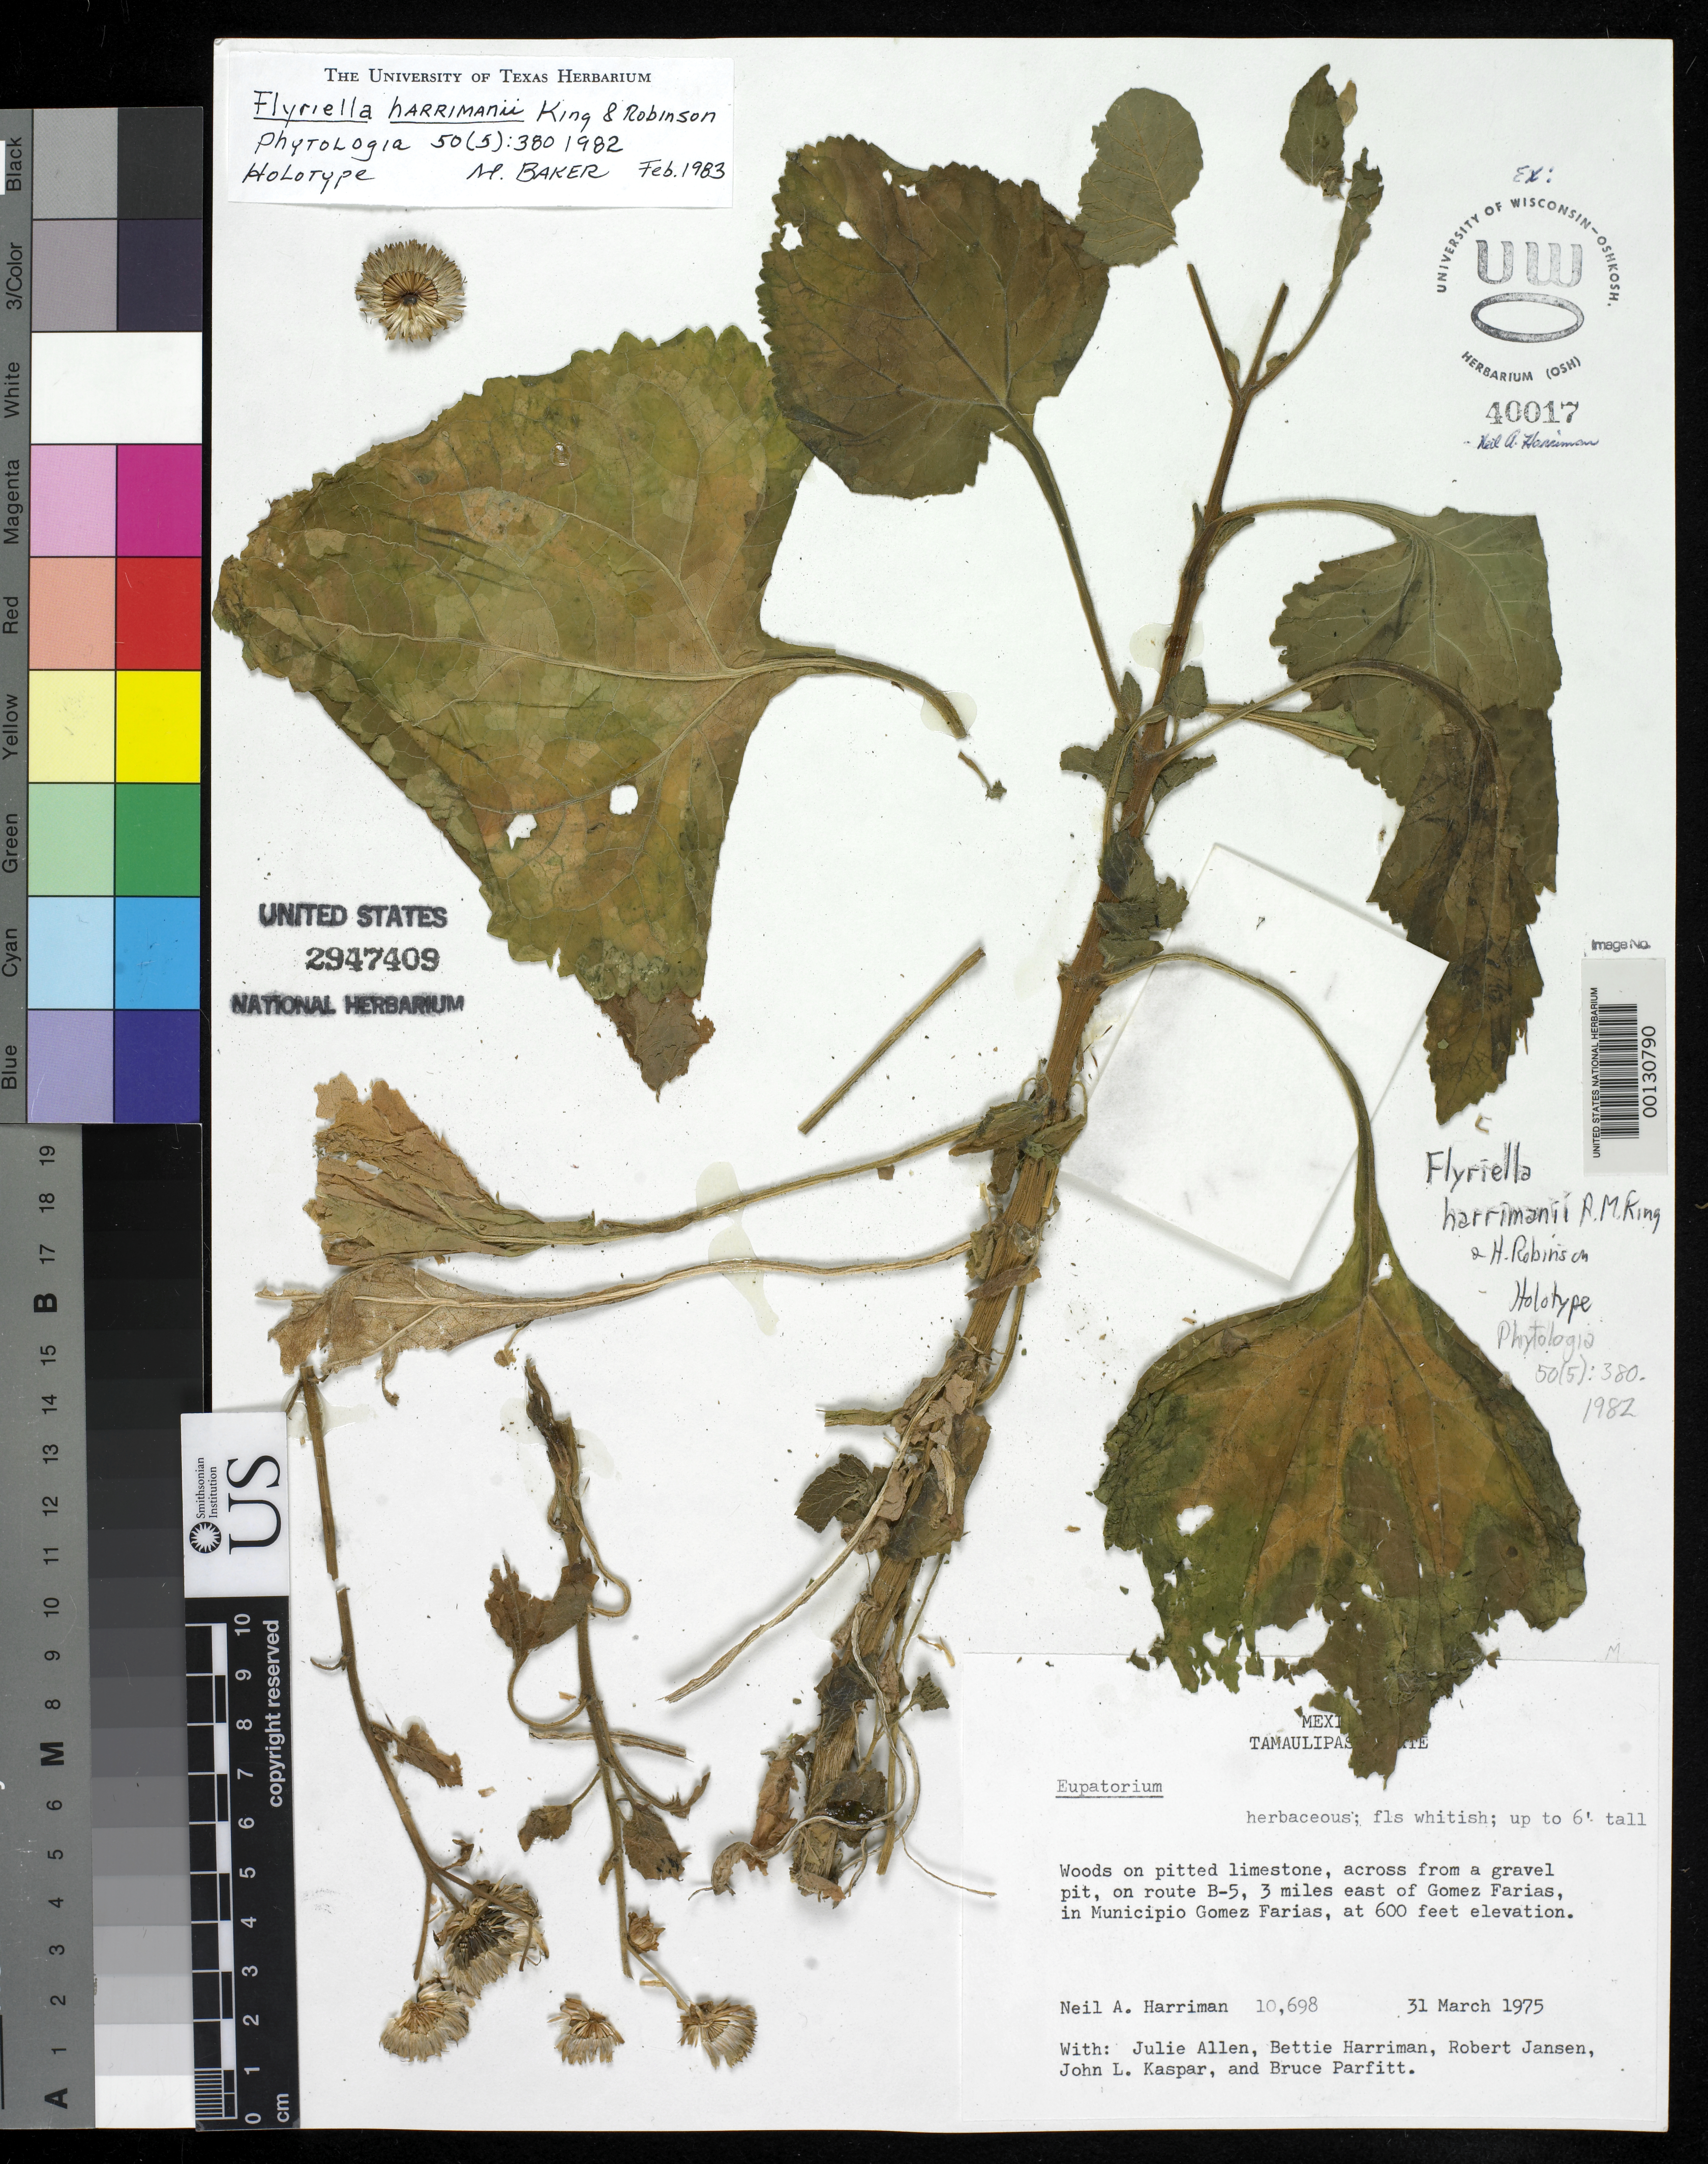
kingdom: Plantae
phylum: Tracheophyta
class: Magnoliopsida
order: Asterales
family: Asteraceae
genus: Flyriella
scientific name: Flyriella harrimanii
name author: R.M. King & H. Rob.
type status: Holotype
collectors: N. A. Harriman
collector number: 10698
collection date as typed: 31 Mar 1975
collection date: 1975-03-31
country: Mexico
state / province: Tamaulipas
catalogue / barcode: US 2947409